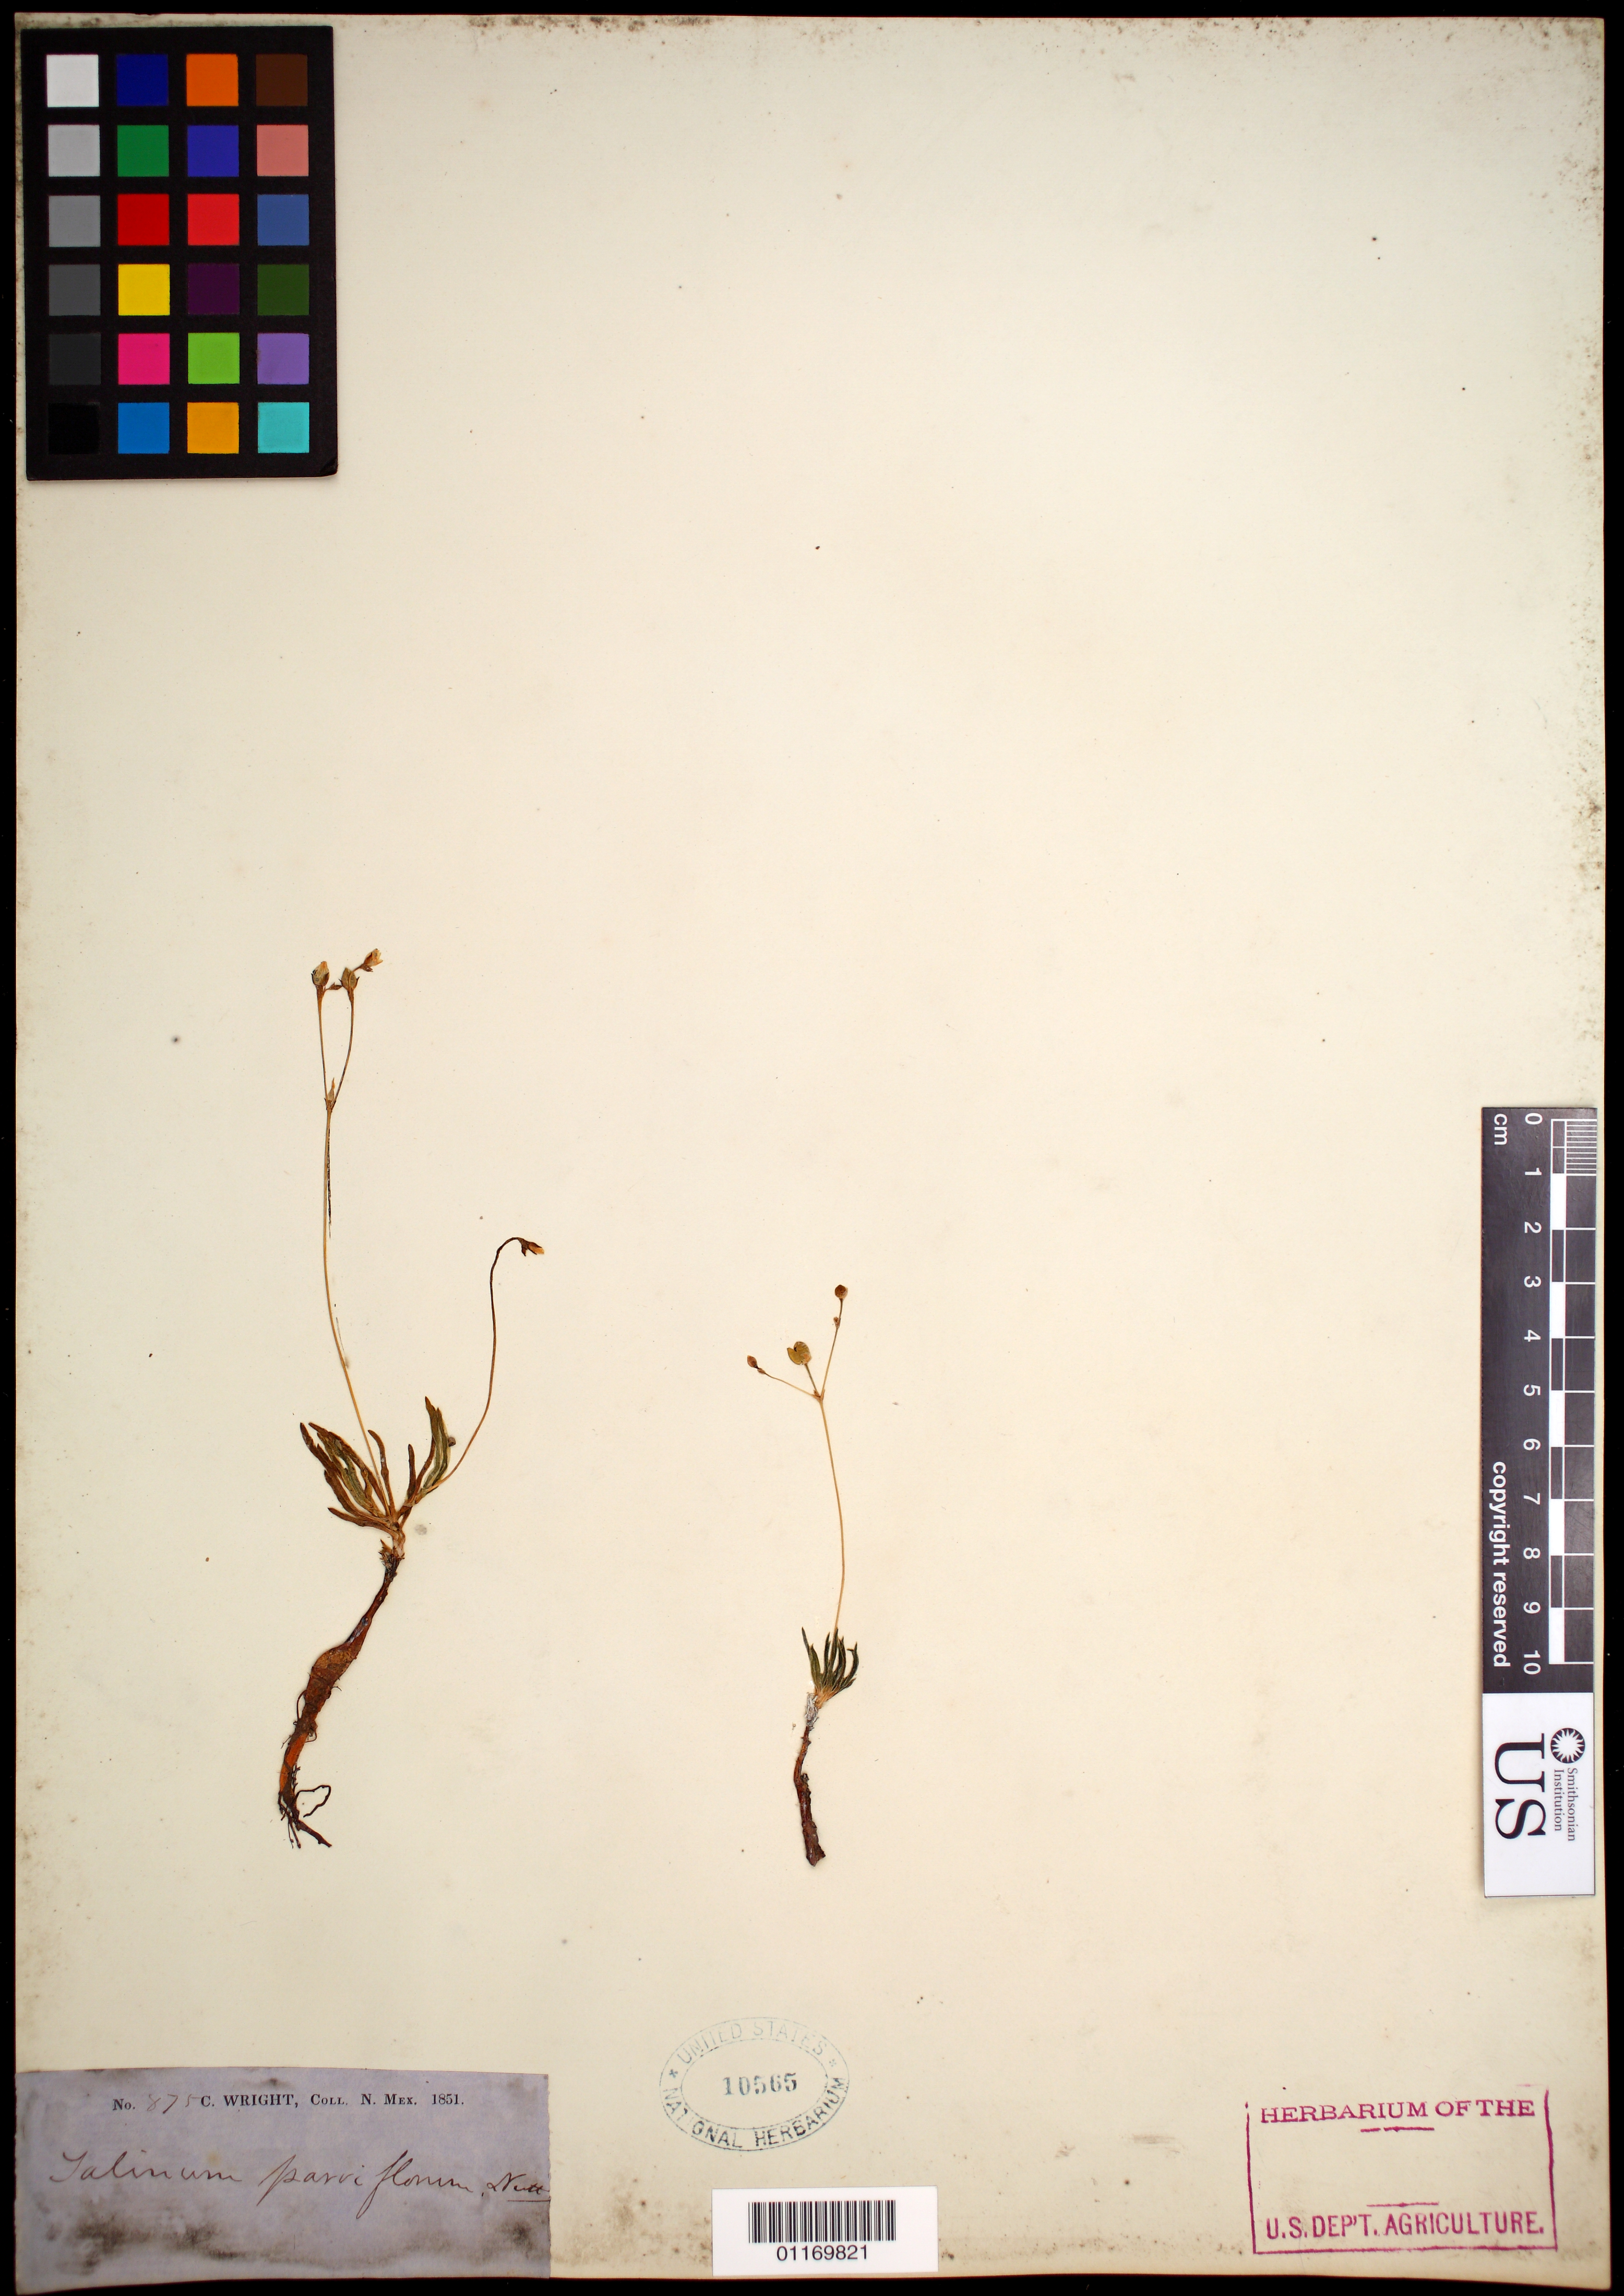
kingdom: Plantae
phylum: Tracheophyta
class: Magnoliopsida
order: Caryophyllales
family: Talinaceae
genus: Talinum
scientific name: Talinum parviflorum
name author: Nutt.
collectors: C. Wright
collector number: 875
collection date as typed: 1851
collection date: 1851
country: United States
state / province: New Mexico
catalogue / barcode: US 10565